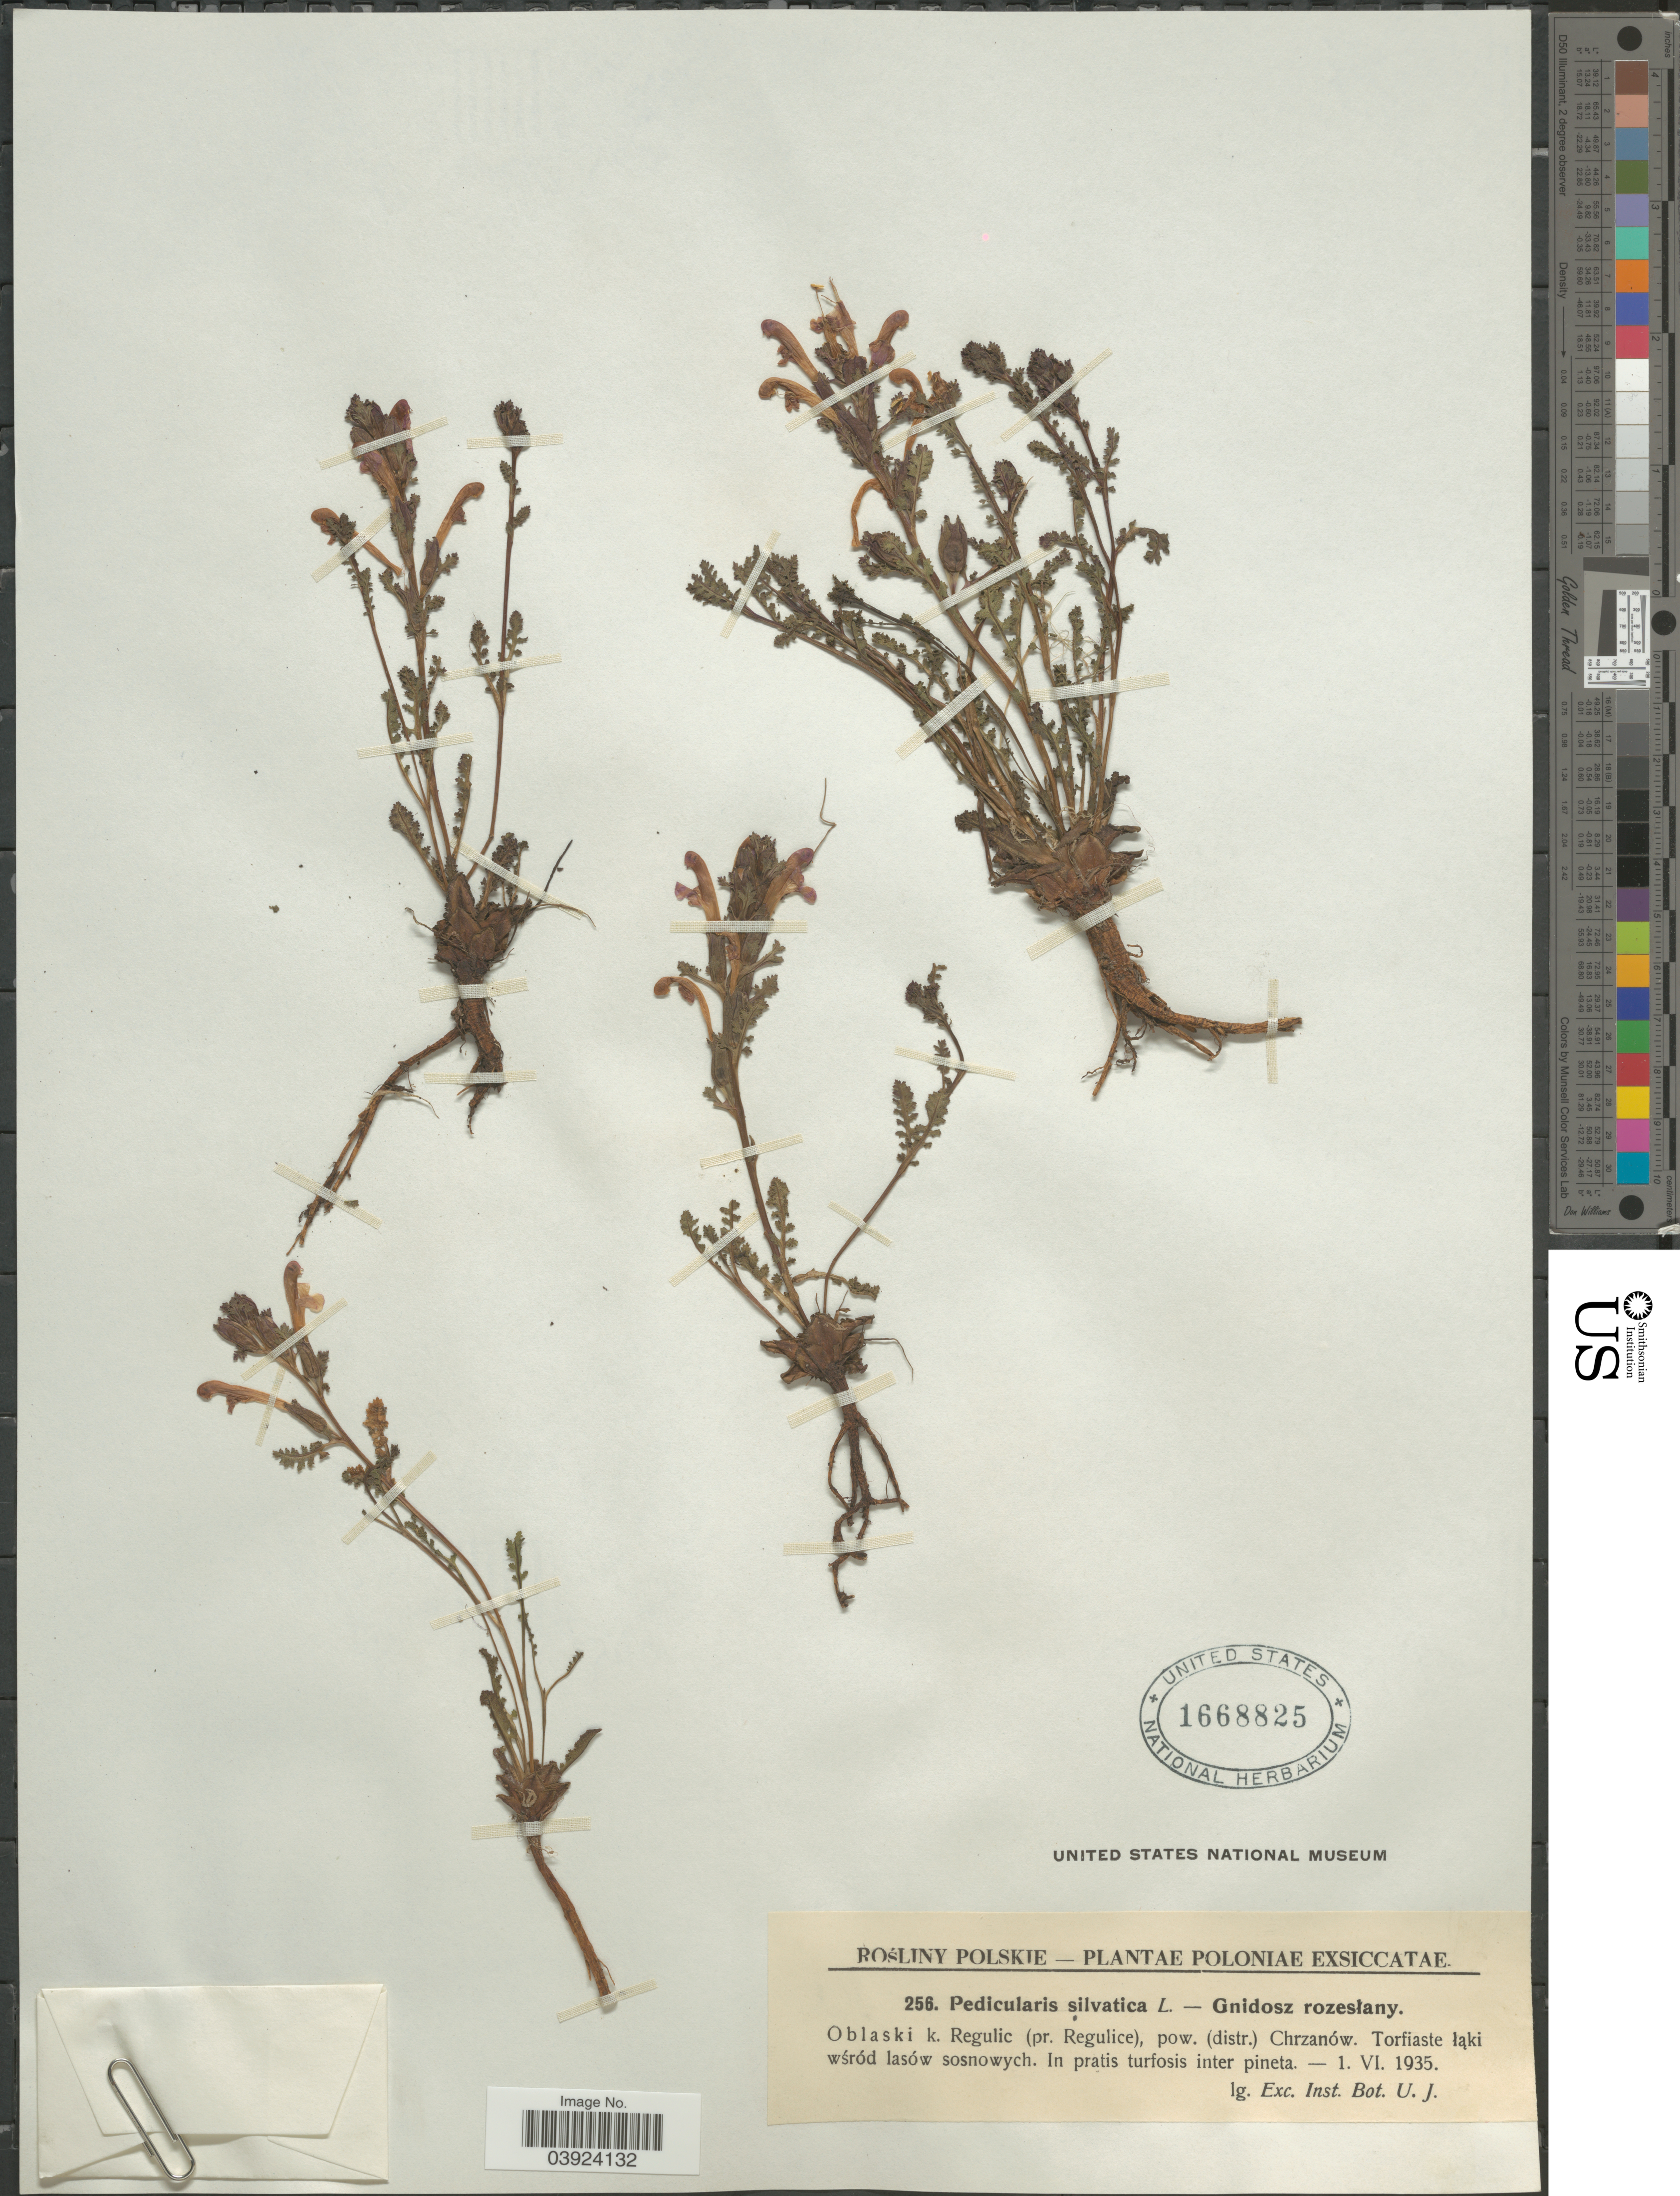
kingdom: Plantae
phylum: Tracheophyta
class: Magnoliopsida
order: Lamiales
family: Orobanchaceae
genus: Pedicularis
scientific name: Pedicularis sylvatica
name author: L.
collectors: Exch. Inst. Bot. U.J.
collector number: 256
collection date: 1935-06-01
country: Poland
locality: Poloniae. Oblaski k. Regulic (pr. Regulice), pow. (distr.) Chrzanów. Torfiaste łąki wśród lasów sosnowych.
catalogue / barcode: US 1668825